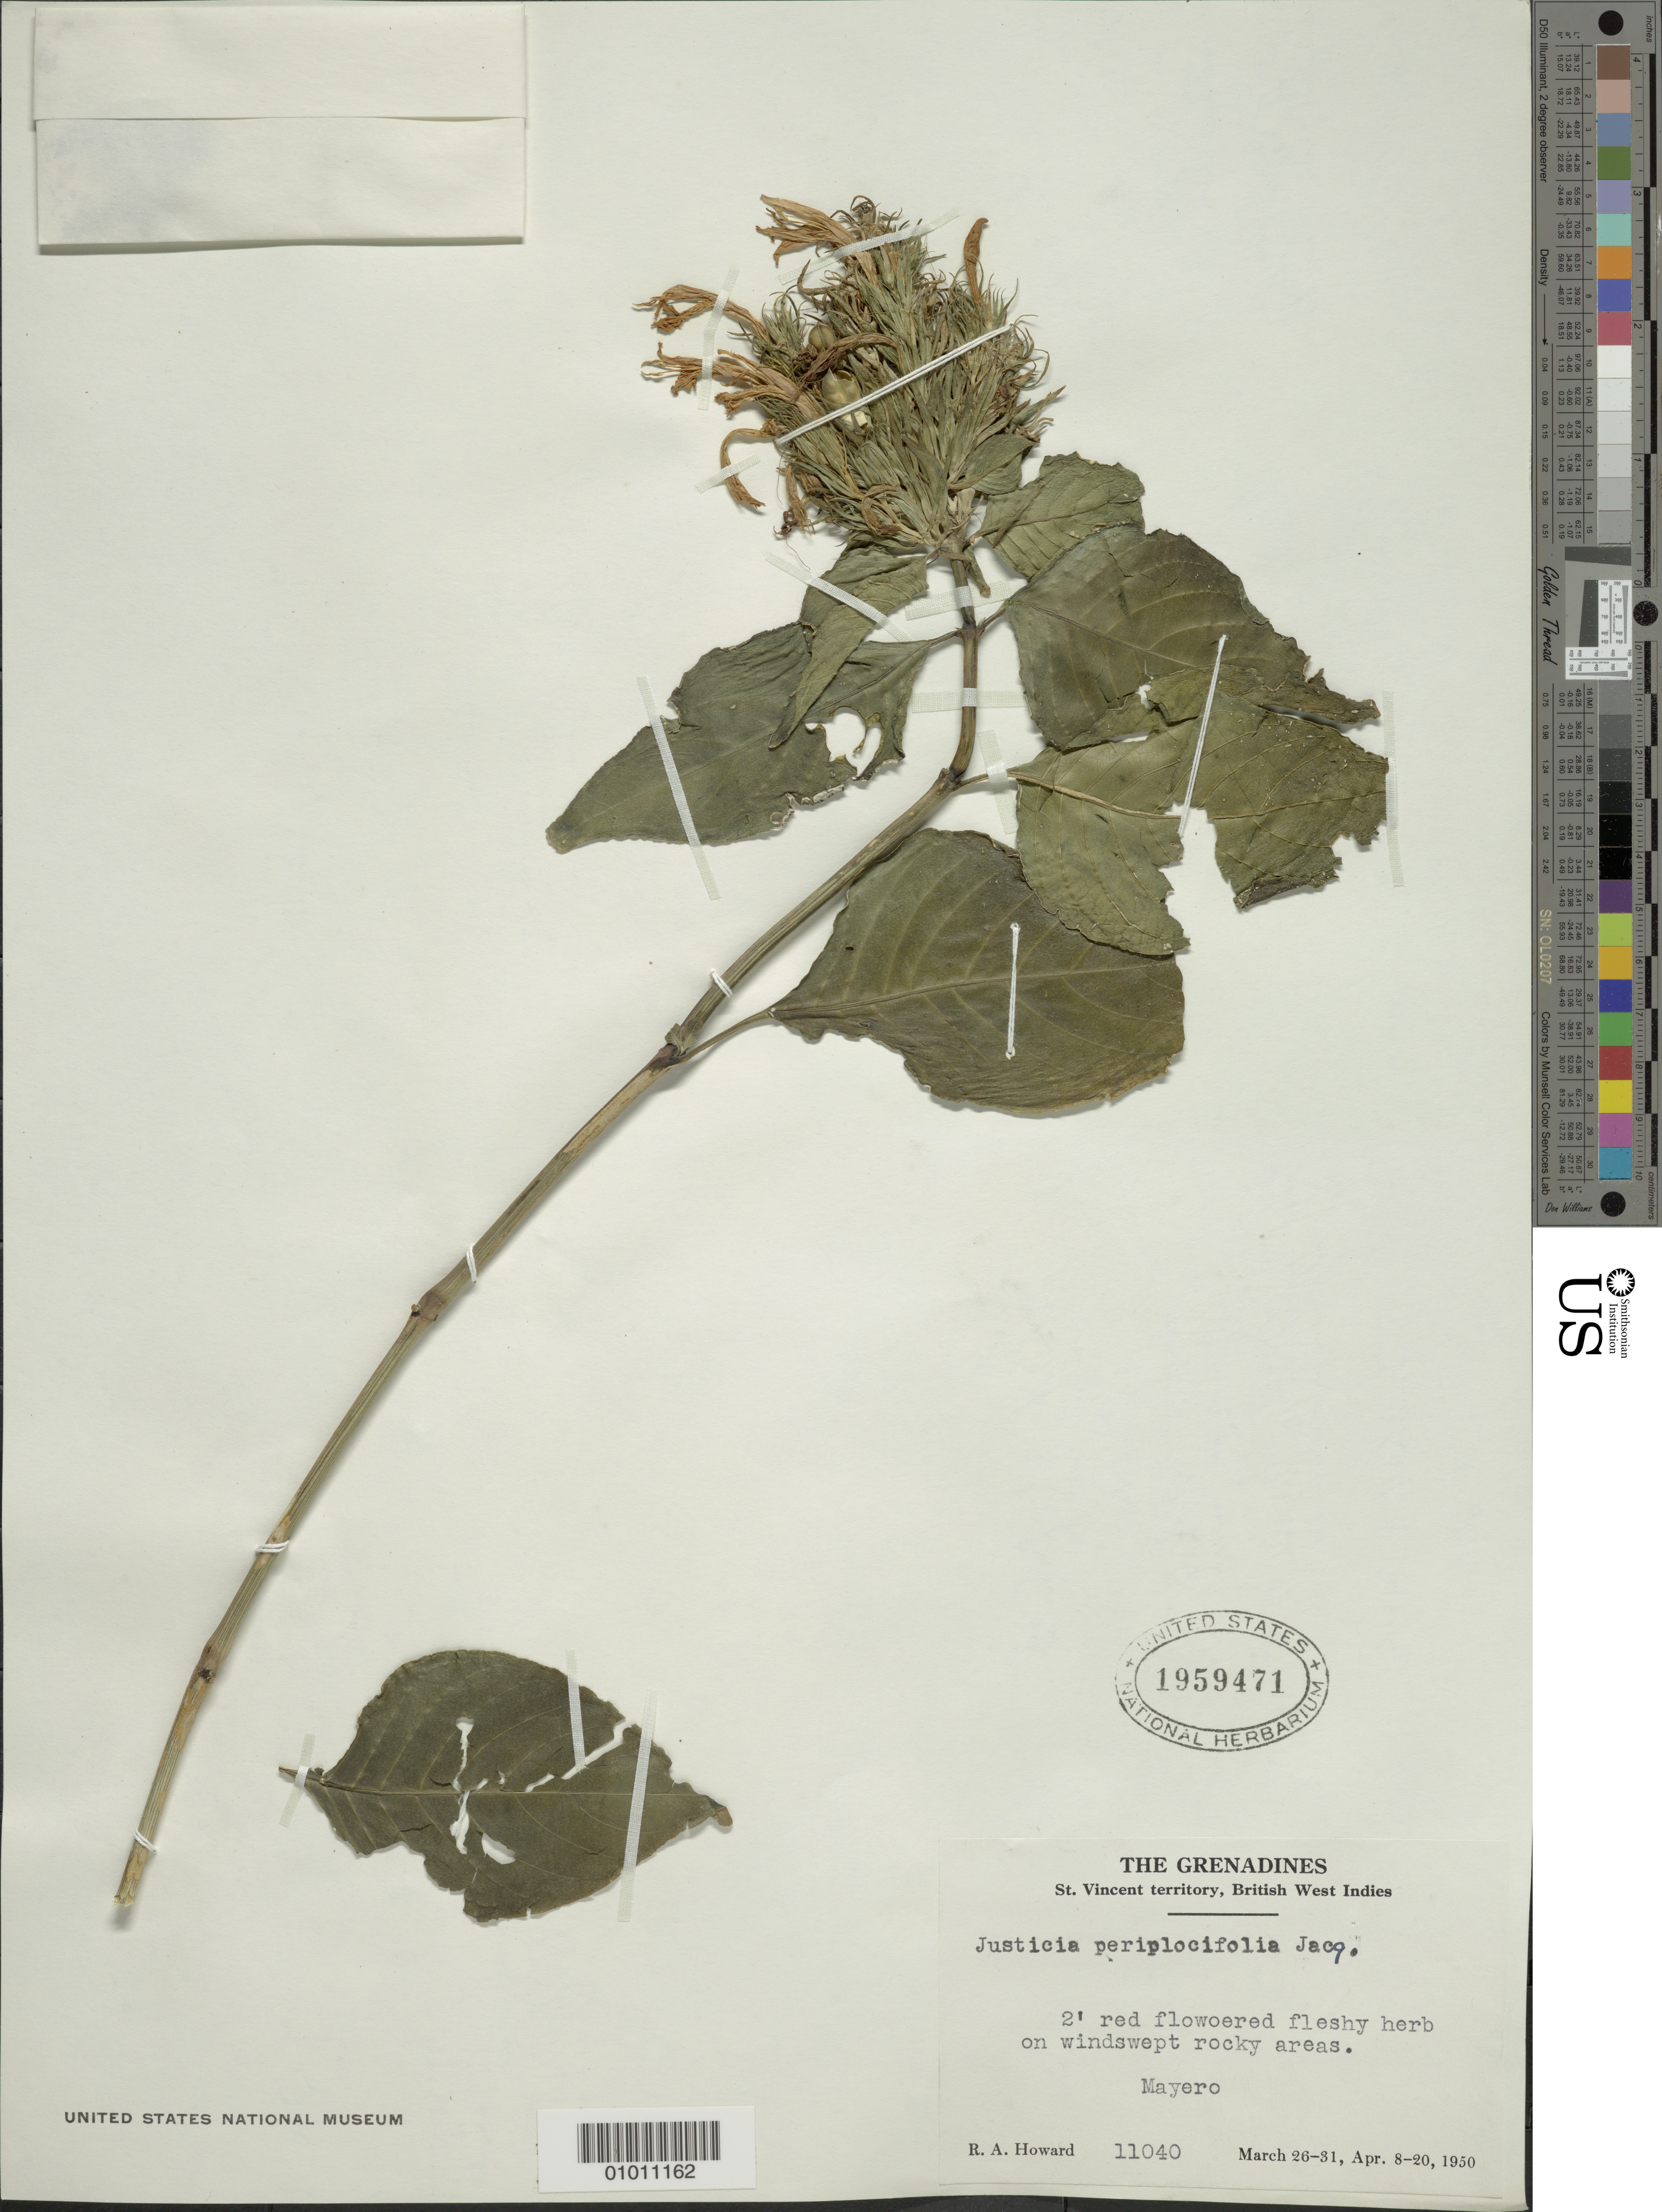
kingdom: Plantae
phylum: Tracheophyta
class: Magnoliopsida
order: Lamiales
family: Acanthaceae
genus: Justicia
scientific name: Justicia sphaerosperma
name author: Vahl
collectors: R. A. Howard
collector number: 11040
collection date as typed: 26 Mar 1950 to 31 Mar 1950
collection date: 1950-03-26/1950-03-31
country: St. Vincent - Grenadines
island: St. Vincent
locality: Mayero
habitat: Windswept rocky areas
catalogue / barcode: US 1959471